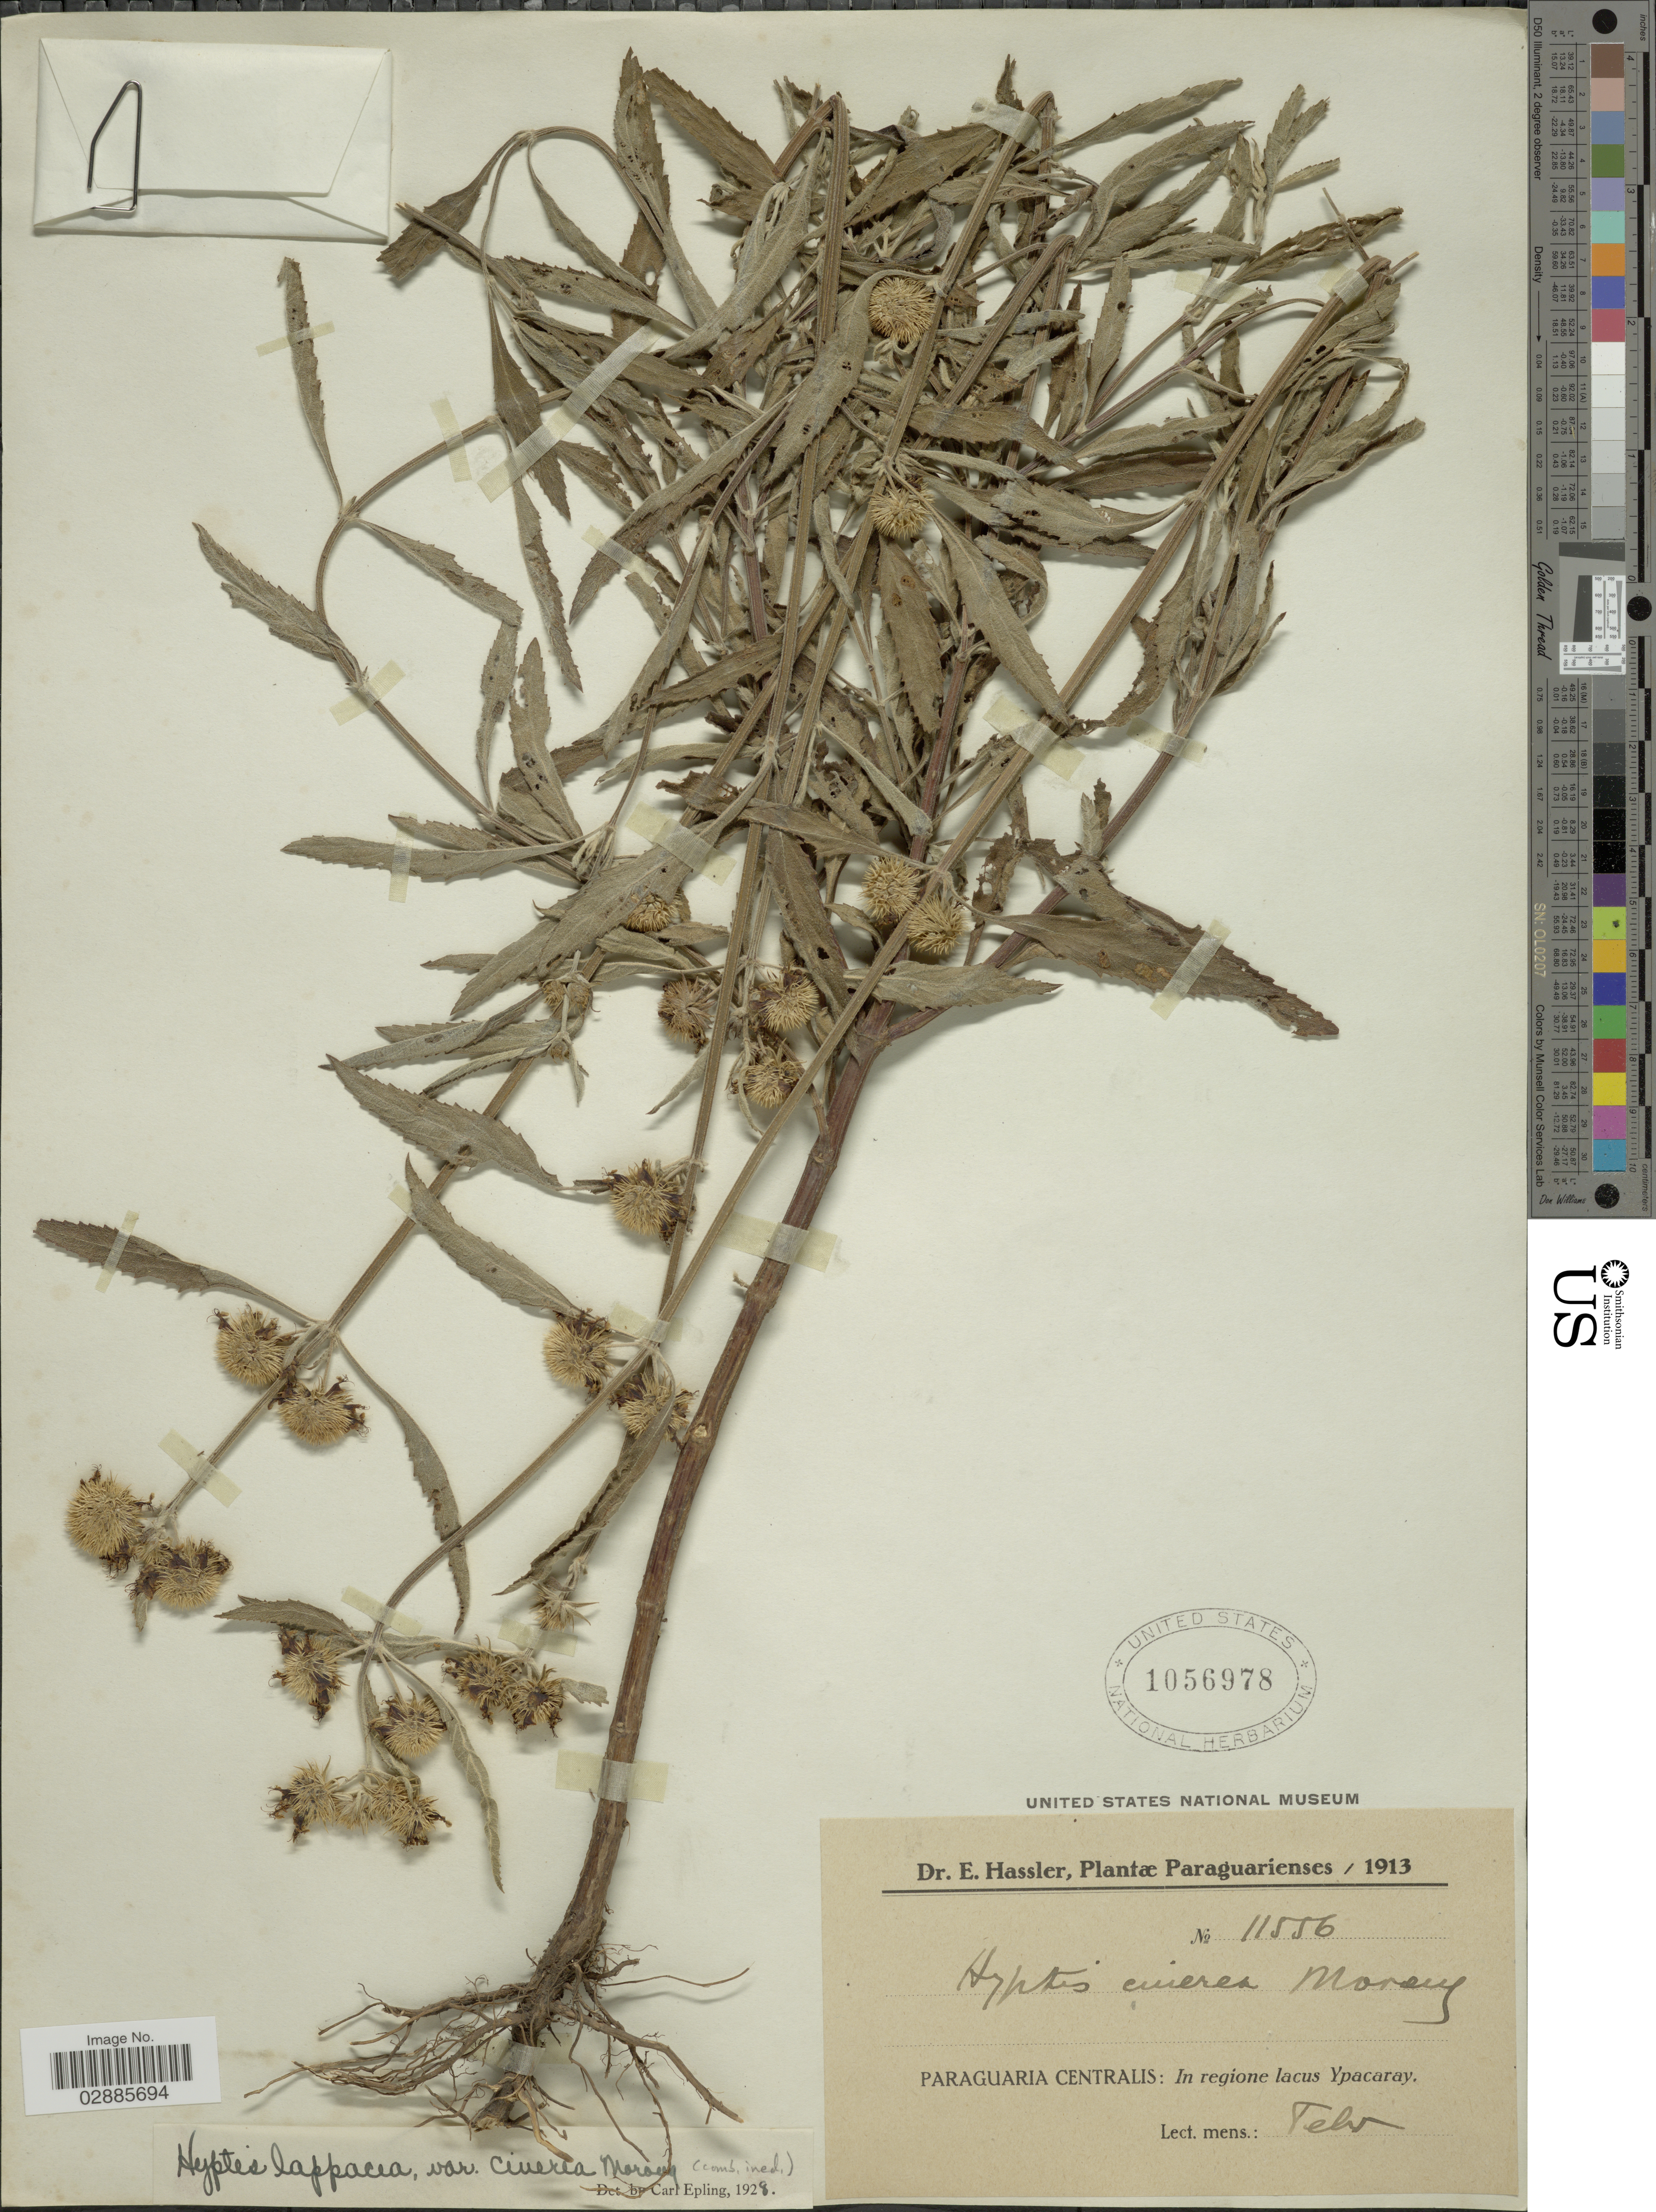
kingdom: Plantae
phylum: Tracheophyta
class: Magnoliopsida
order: Lamiales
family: Lamiaceae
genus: Hyptis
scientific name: Hyptis lappacea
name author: Benth.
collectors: E. Hassler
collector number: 11556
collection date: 1913-02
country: Paraguay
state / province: Paraguari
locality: Paraguaria Centralis: In regione lacus Ypacaray.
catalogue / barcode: US 1056978